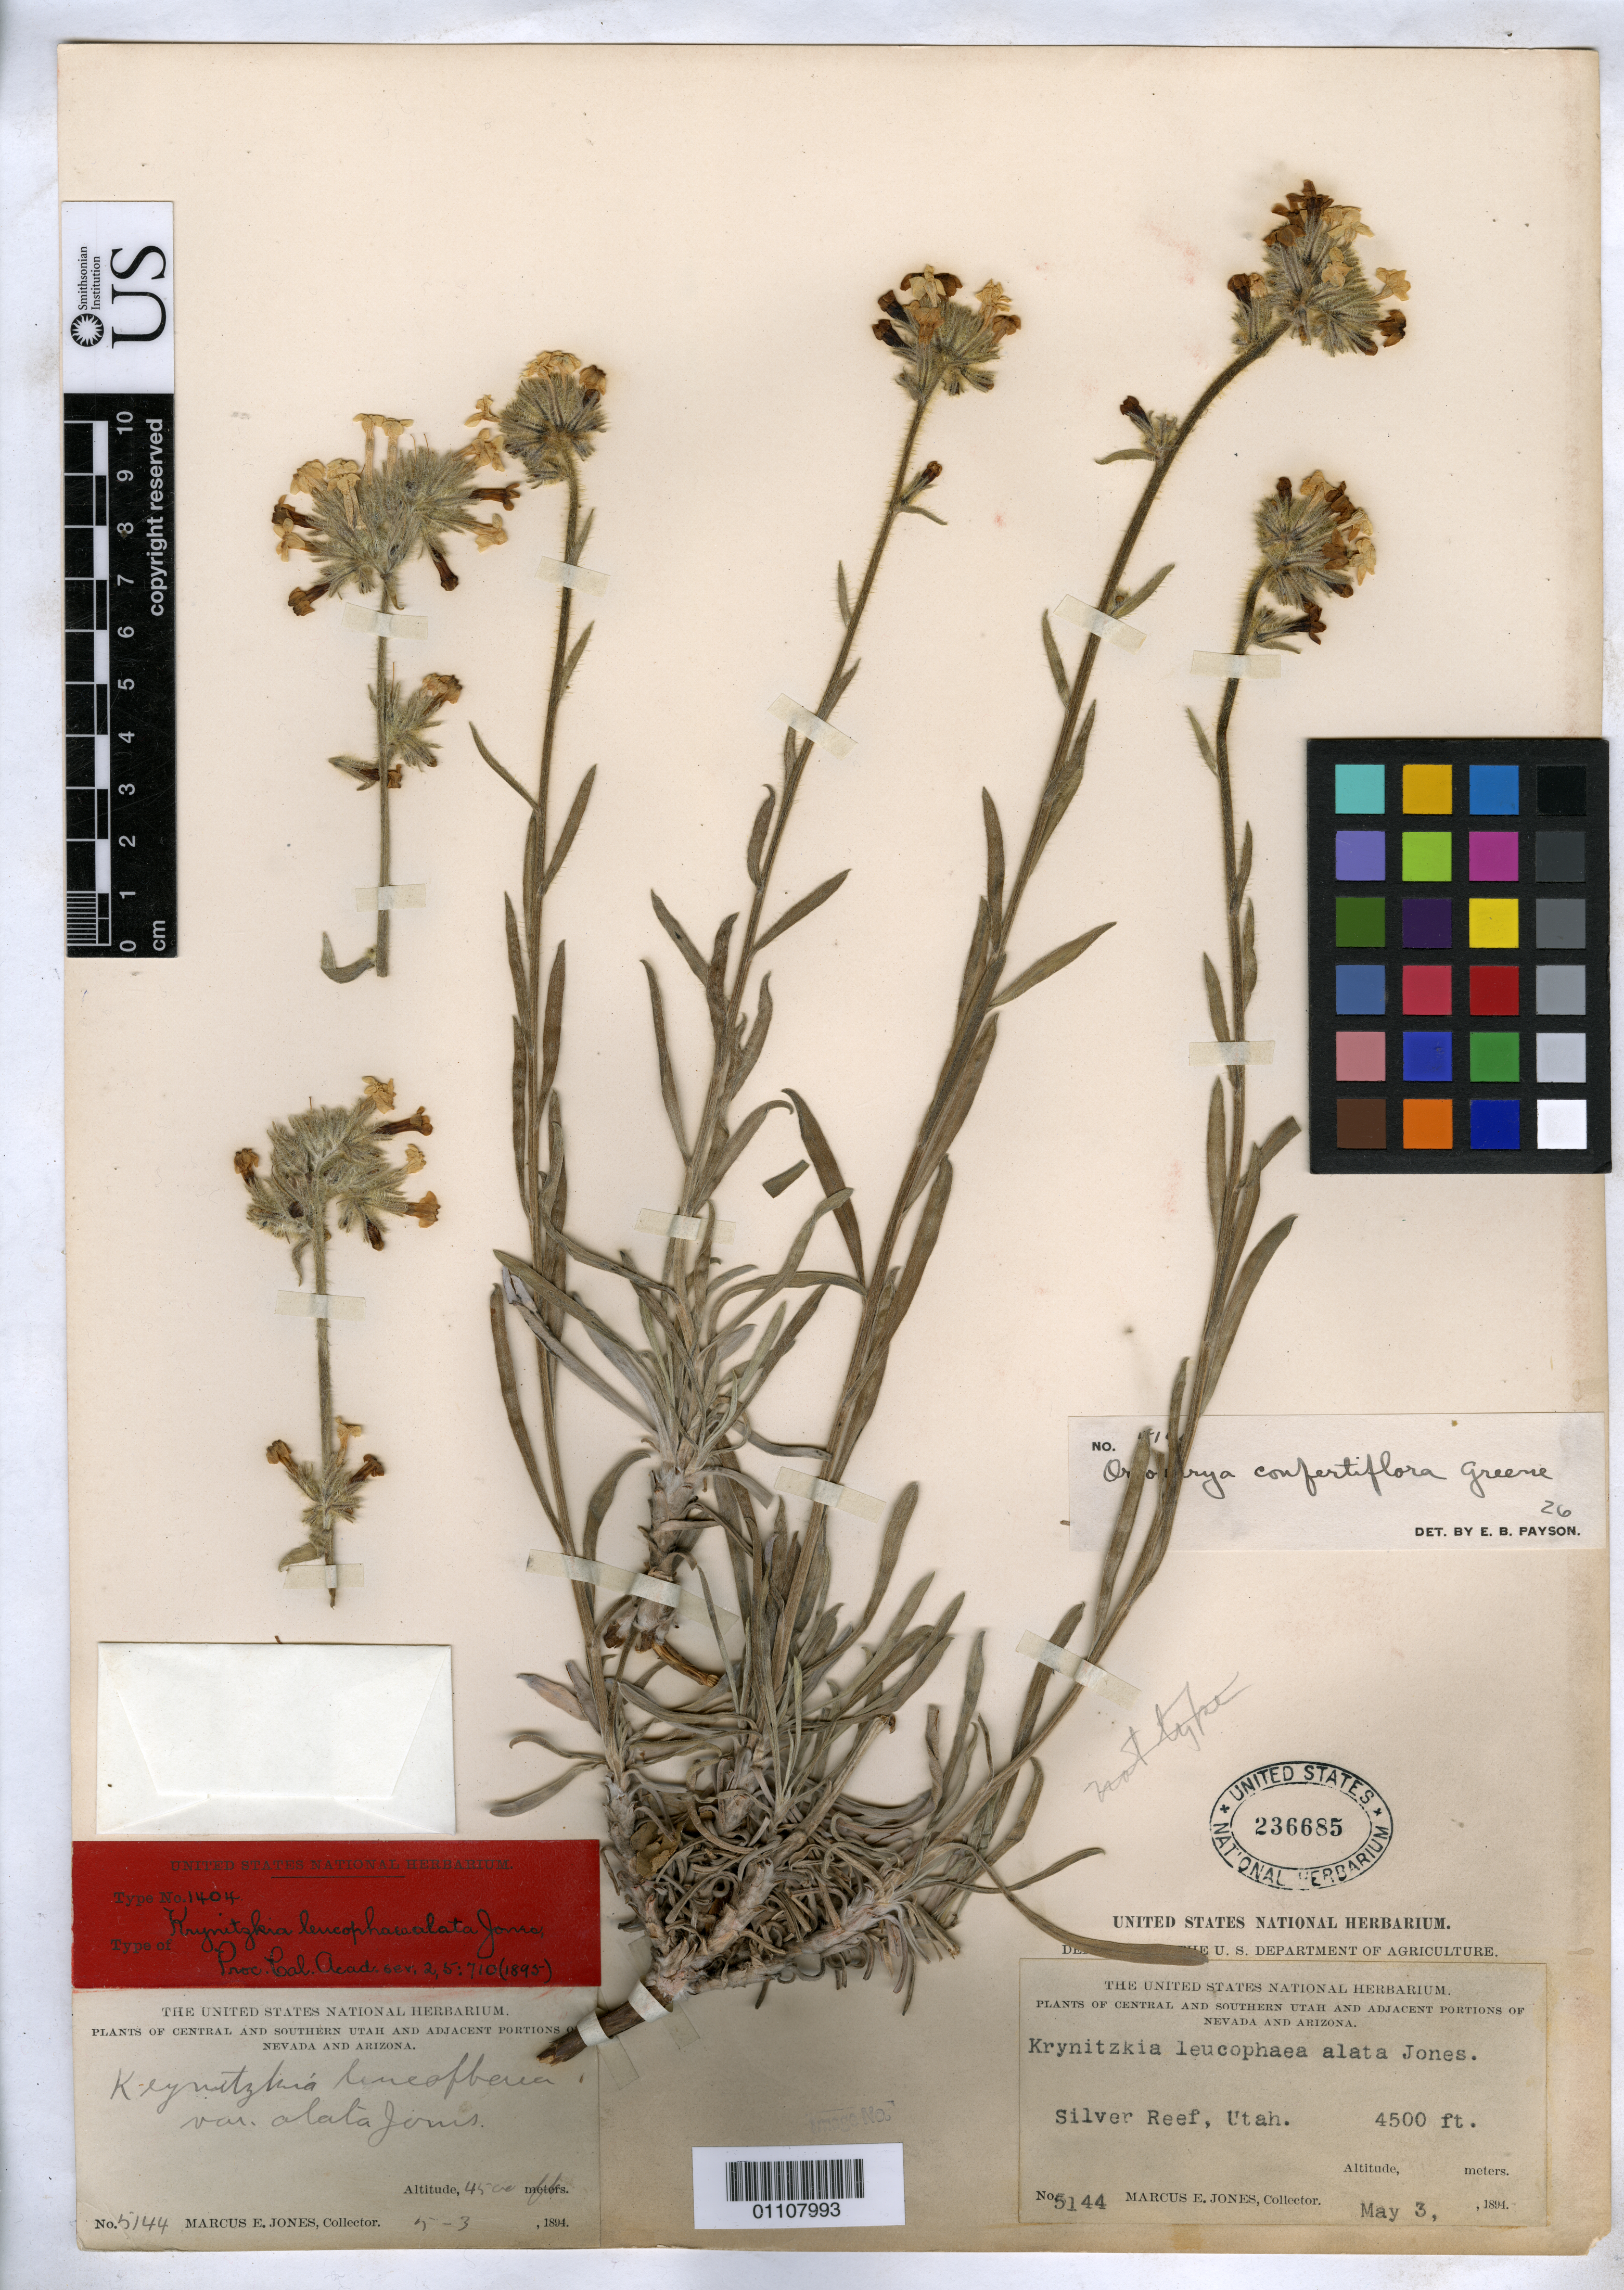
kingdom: Plantae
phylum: Tracheophyta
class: Magnoliopsida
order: Boraginales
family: Boraginaceae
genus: Krynitzkia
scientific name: Krynitzkia leucophaea var. alata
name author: M.E. Jones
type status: Isosyntype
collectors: M. E. Jones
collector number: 5144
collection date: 1894-05-03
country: United States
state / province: Utah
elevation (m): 1372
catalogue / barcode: US 236685